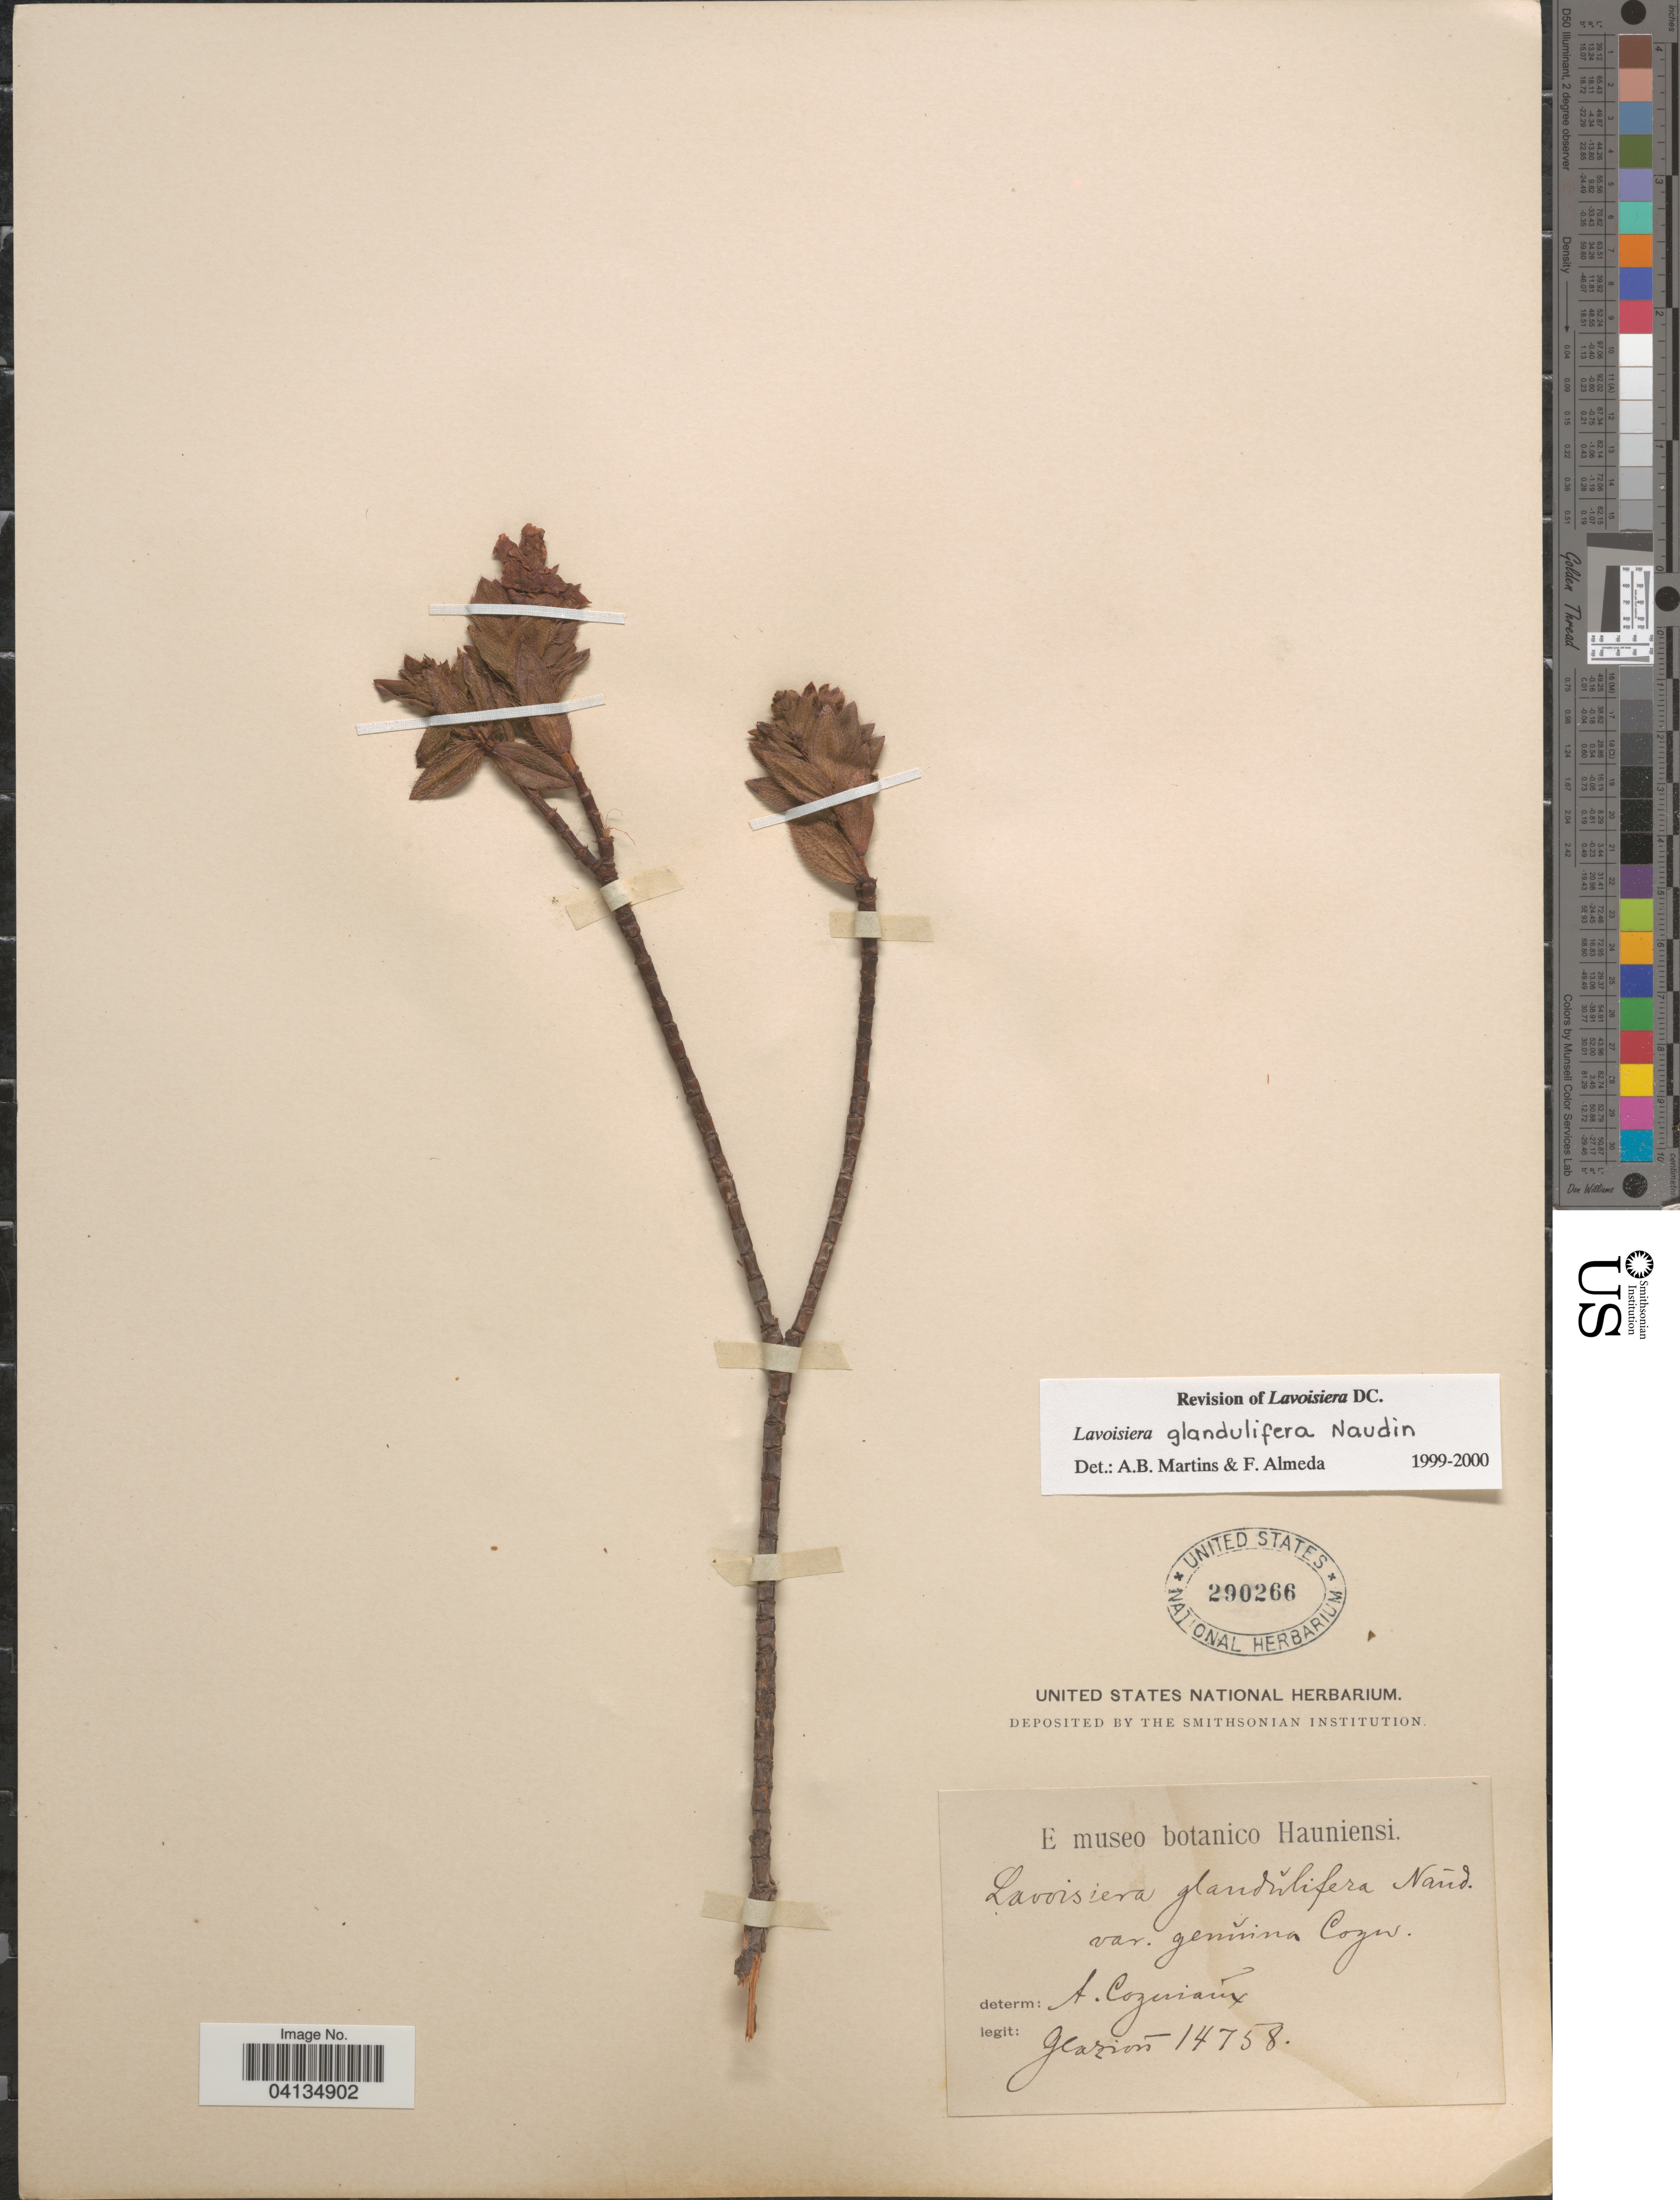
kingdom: Plantae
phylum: Tracheophyta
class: Magnoliopsida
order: Myrtales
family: Melastomataceae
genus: Microlicia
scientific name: Microlicia glandulifolia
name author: Alves Versiane & R. Romero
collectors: Glaziou, --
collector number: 14758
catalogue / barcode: US 290266